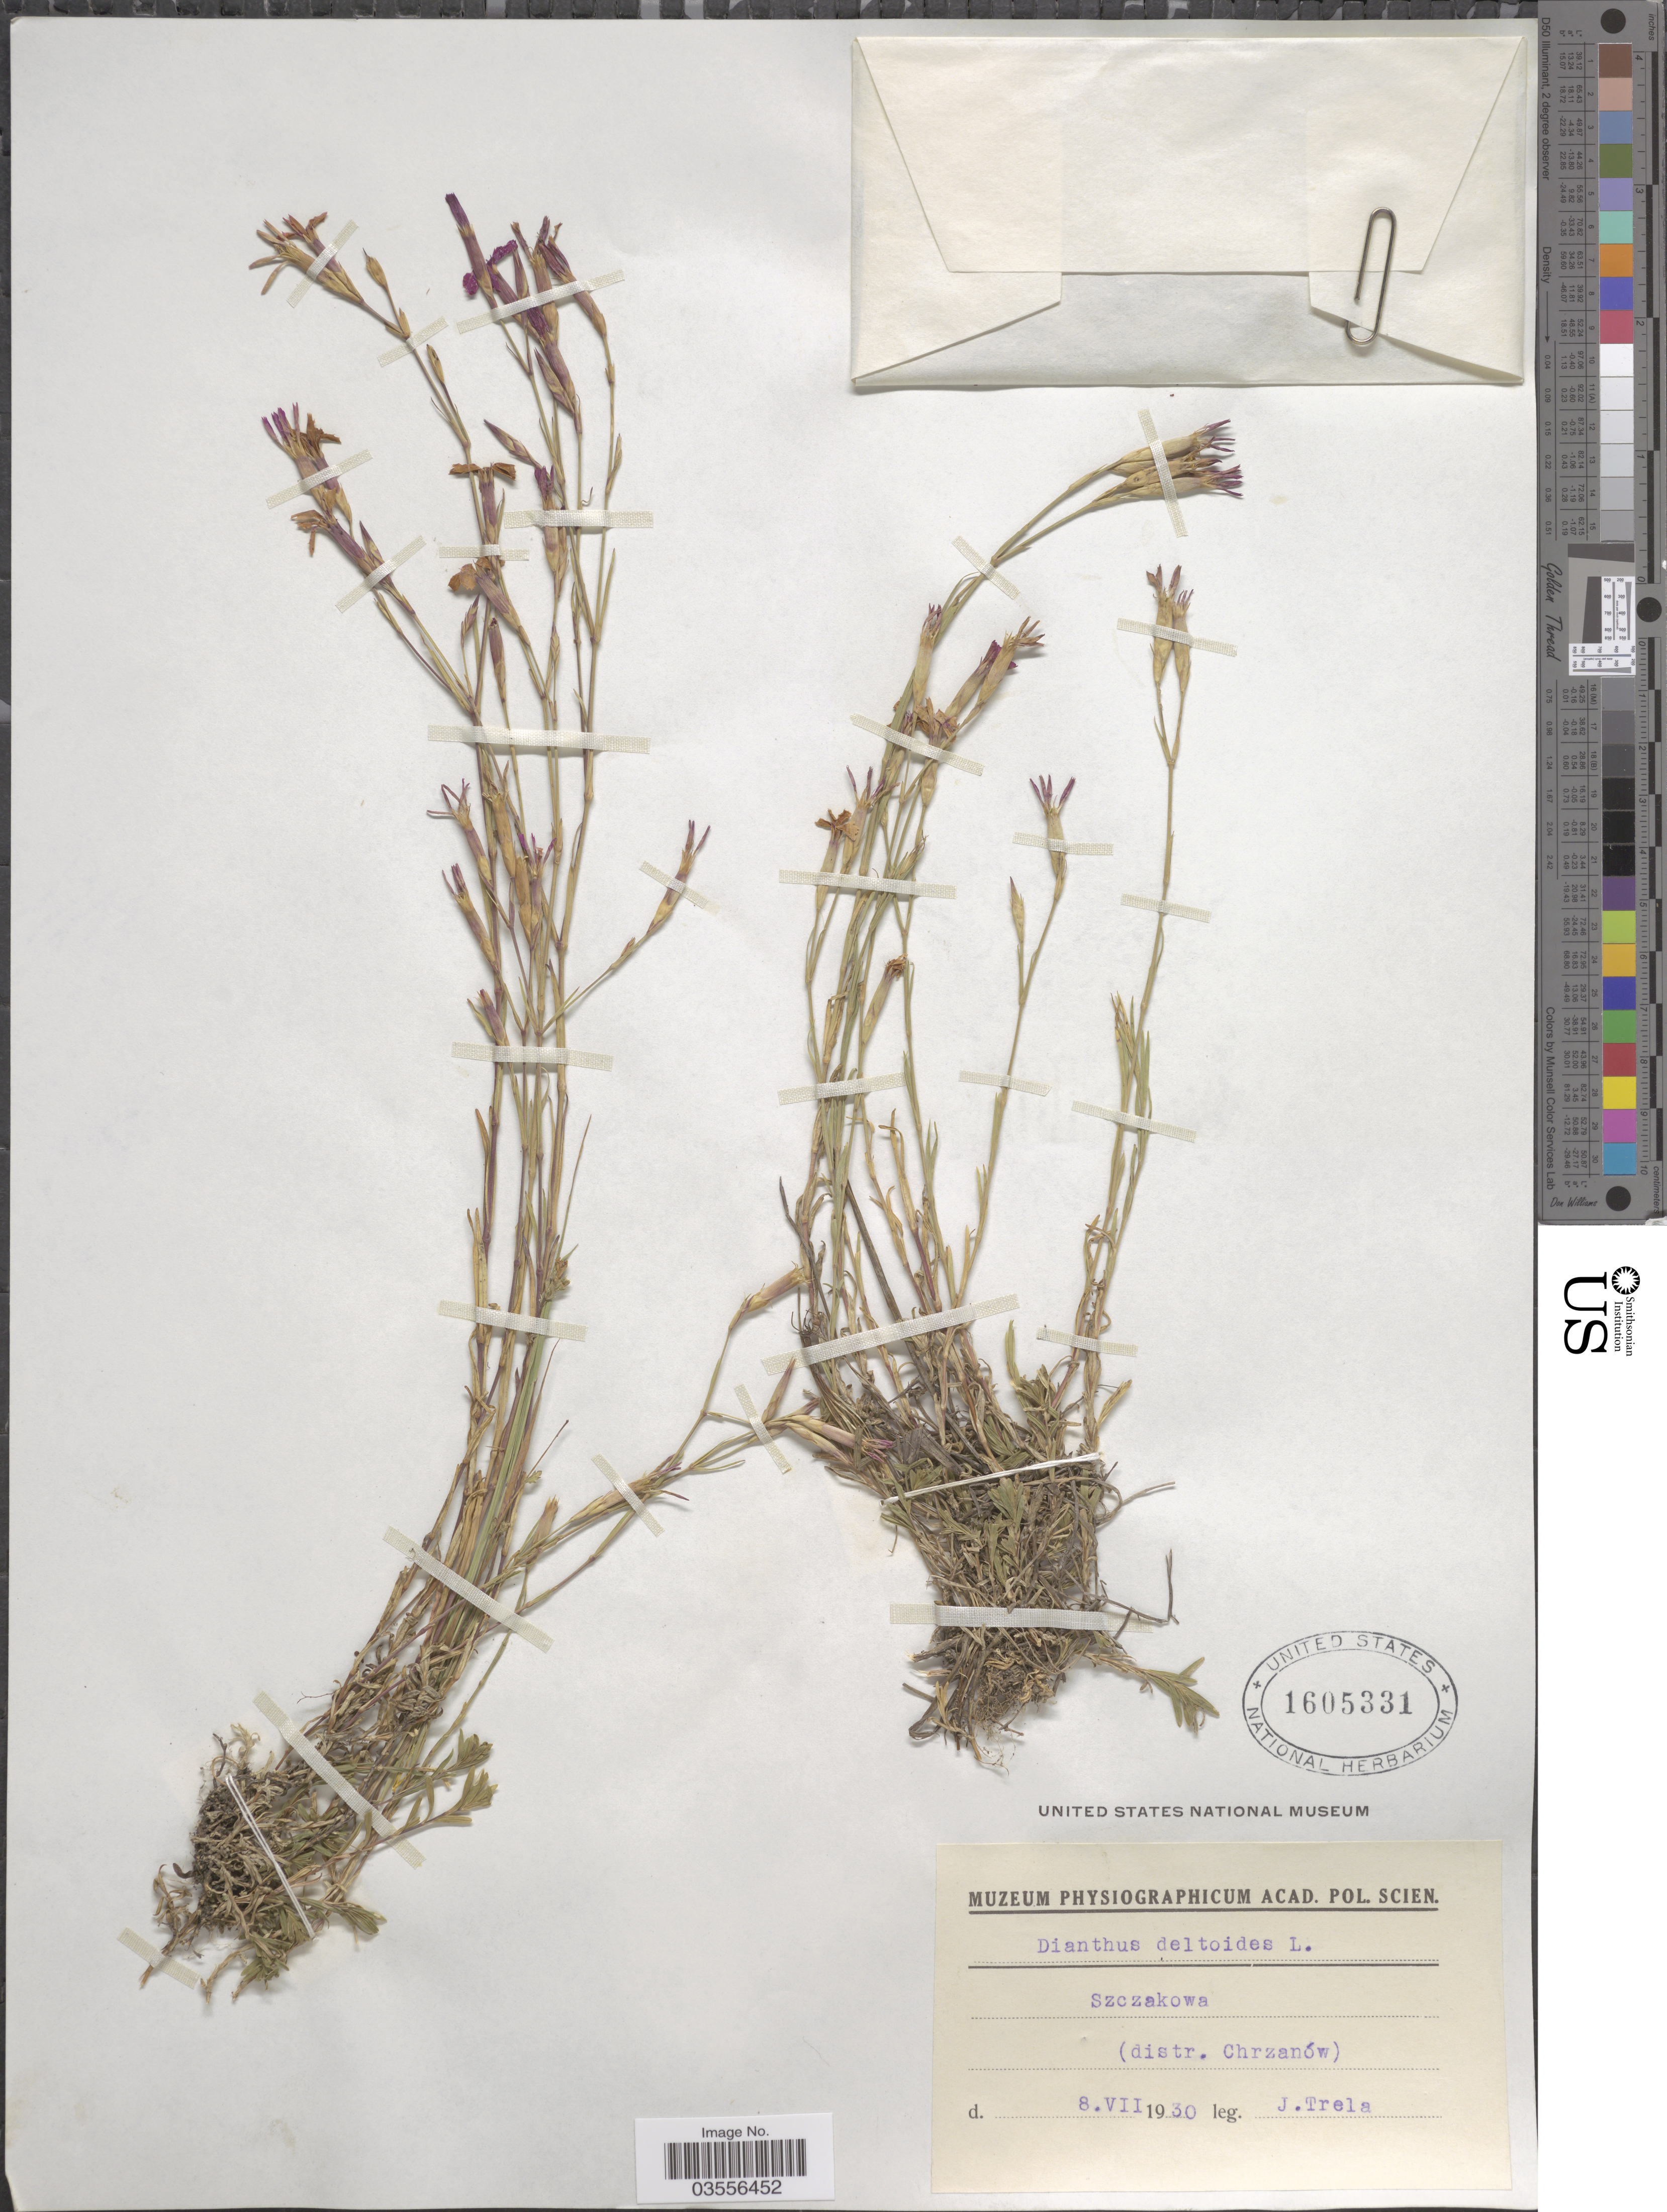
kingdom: Plantae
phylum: Tracheophyta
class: Magnoliopsida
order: Caryophyllales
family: Caryophyllaceae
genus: Dianthus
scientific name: Dianthus deltoides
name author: L.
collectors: J. Trela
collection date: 1930-07-08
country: Poland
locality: Szczakowa (distr. Chrzanów).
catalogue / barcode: US 1605331